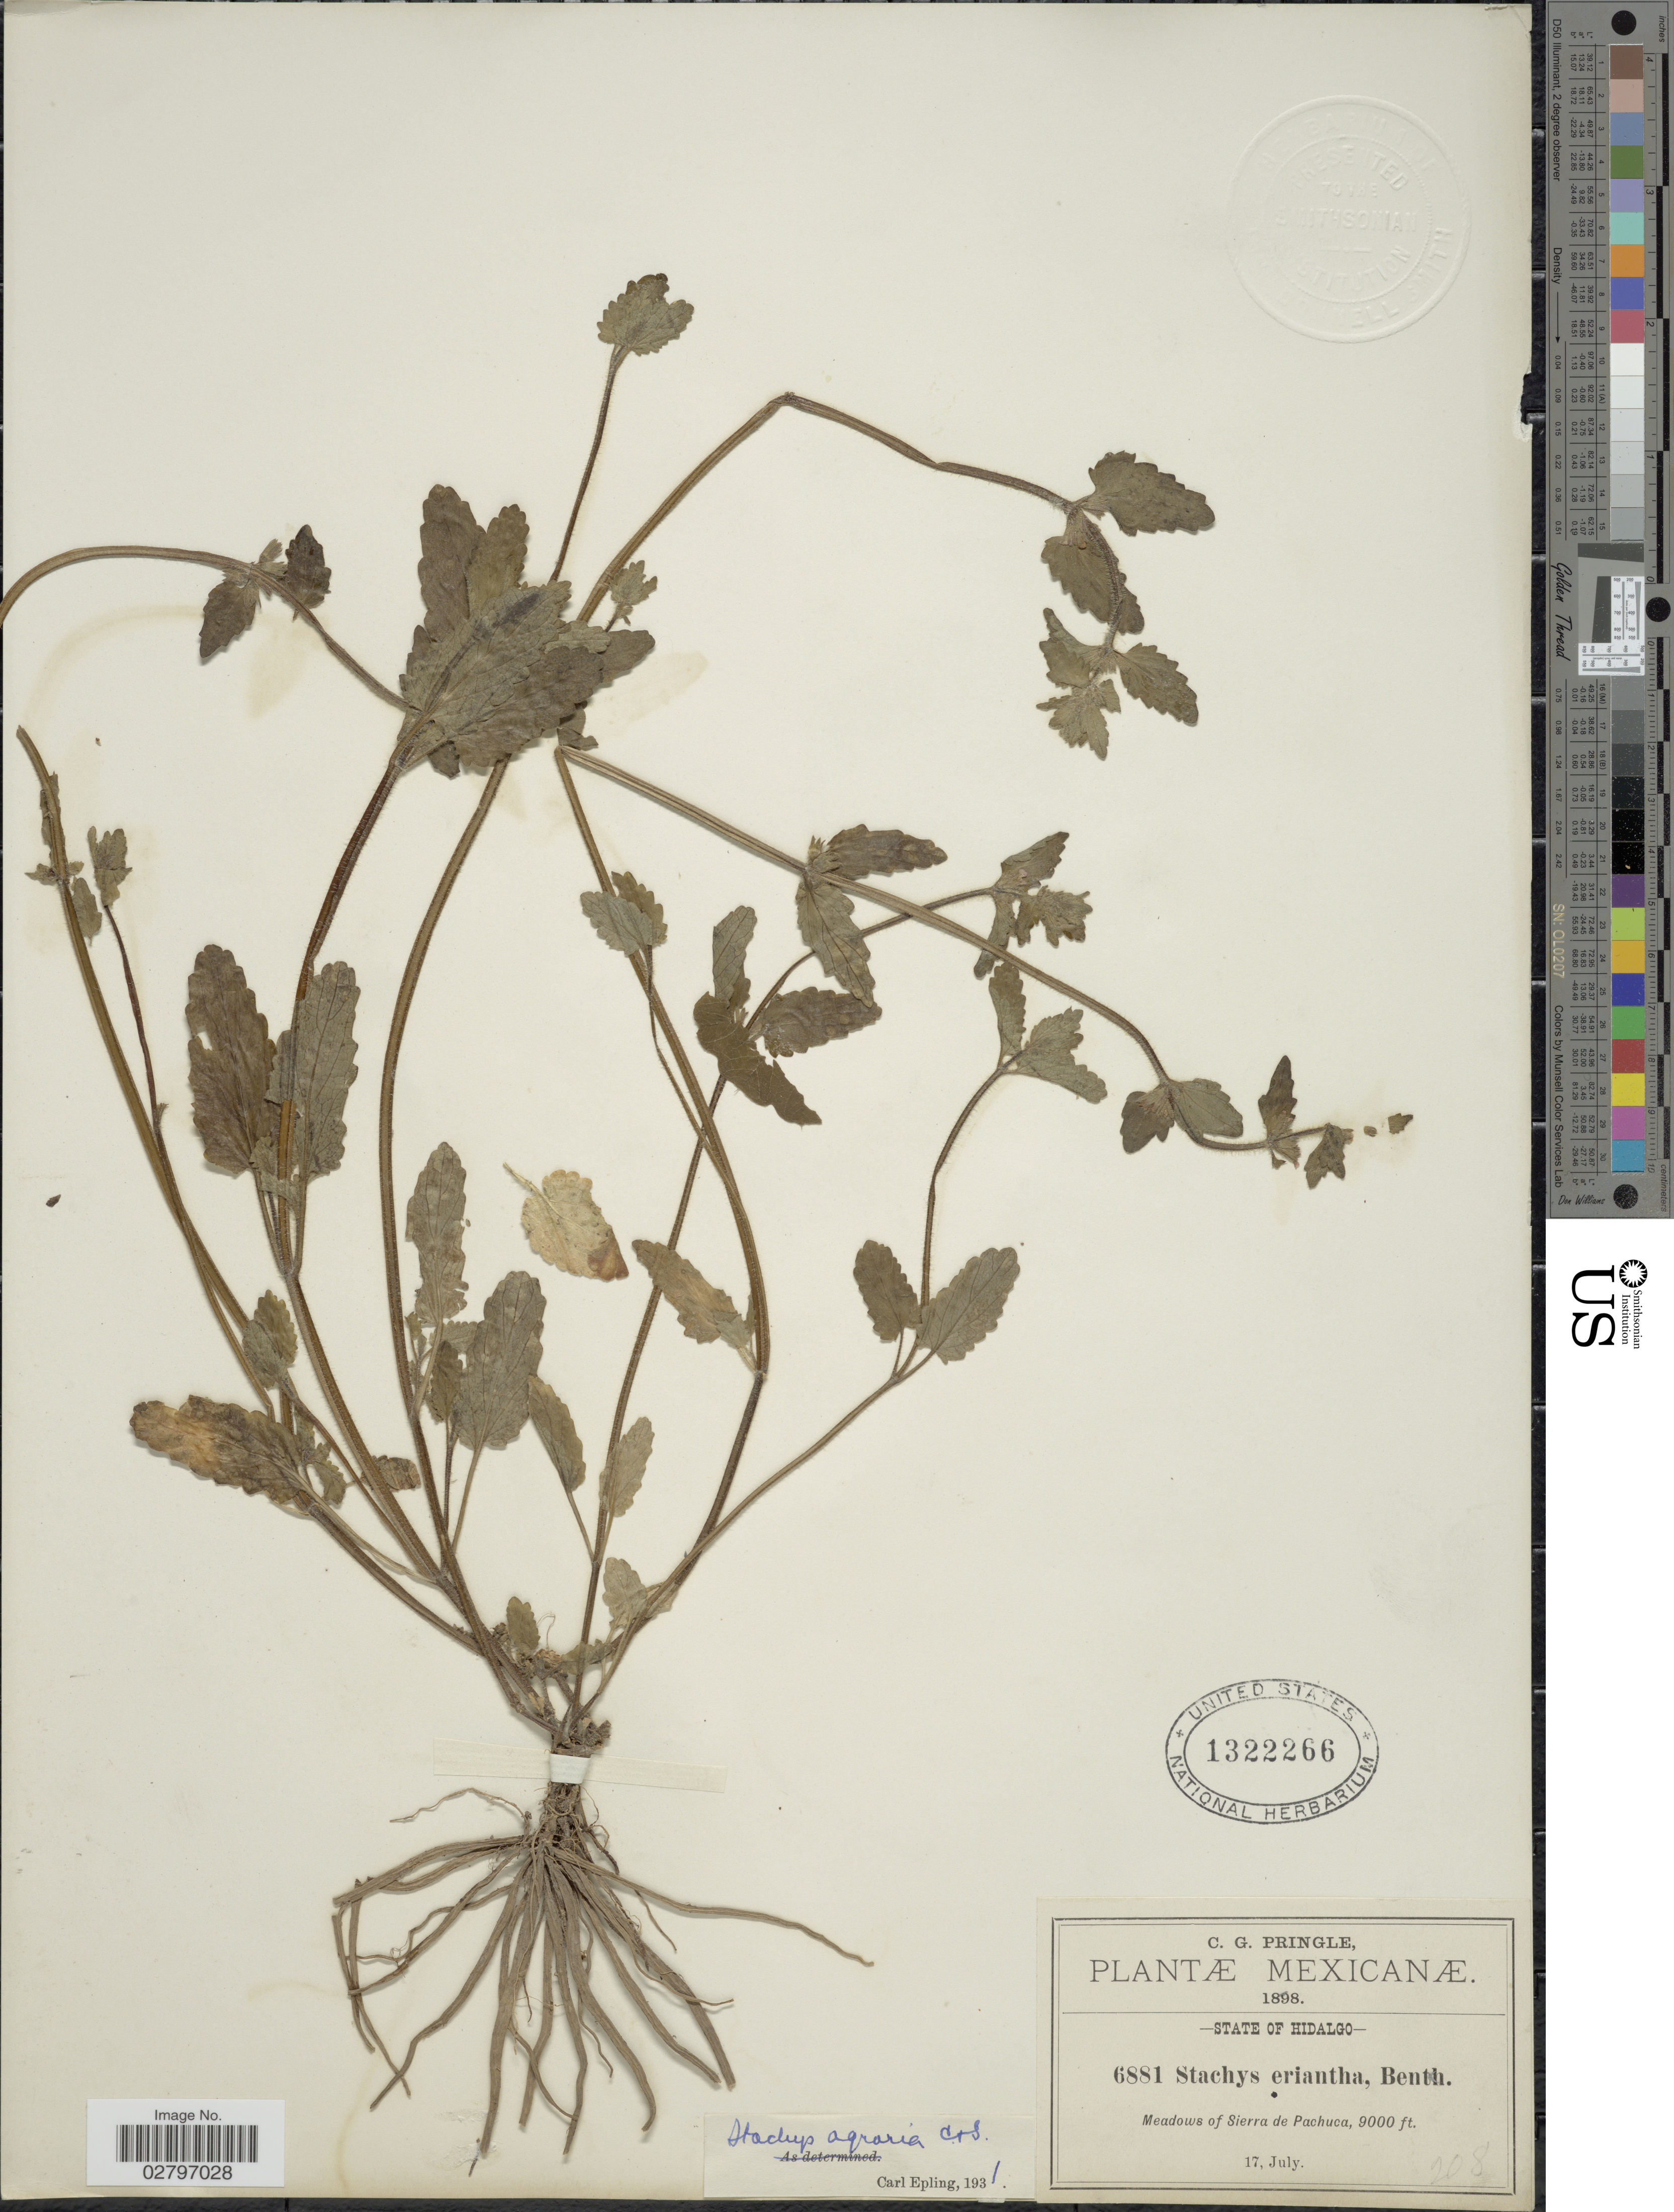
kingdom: Plantae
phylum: Tracheophyta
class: Magnoliopsida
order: Lamiales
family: Lamiaceae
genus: Stachys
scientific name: Stachys agraria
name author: Schltdl. & Cham.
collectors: C. G. Pringle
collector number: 6881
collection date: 1898-07-17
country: Mexico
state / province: Hidalgo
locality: State of Hidalgo, Meadows of Sierra de Pachuca.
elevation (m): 2743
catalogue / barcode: US 1322266